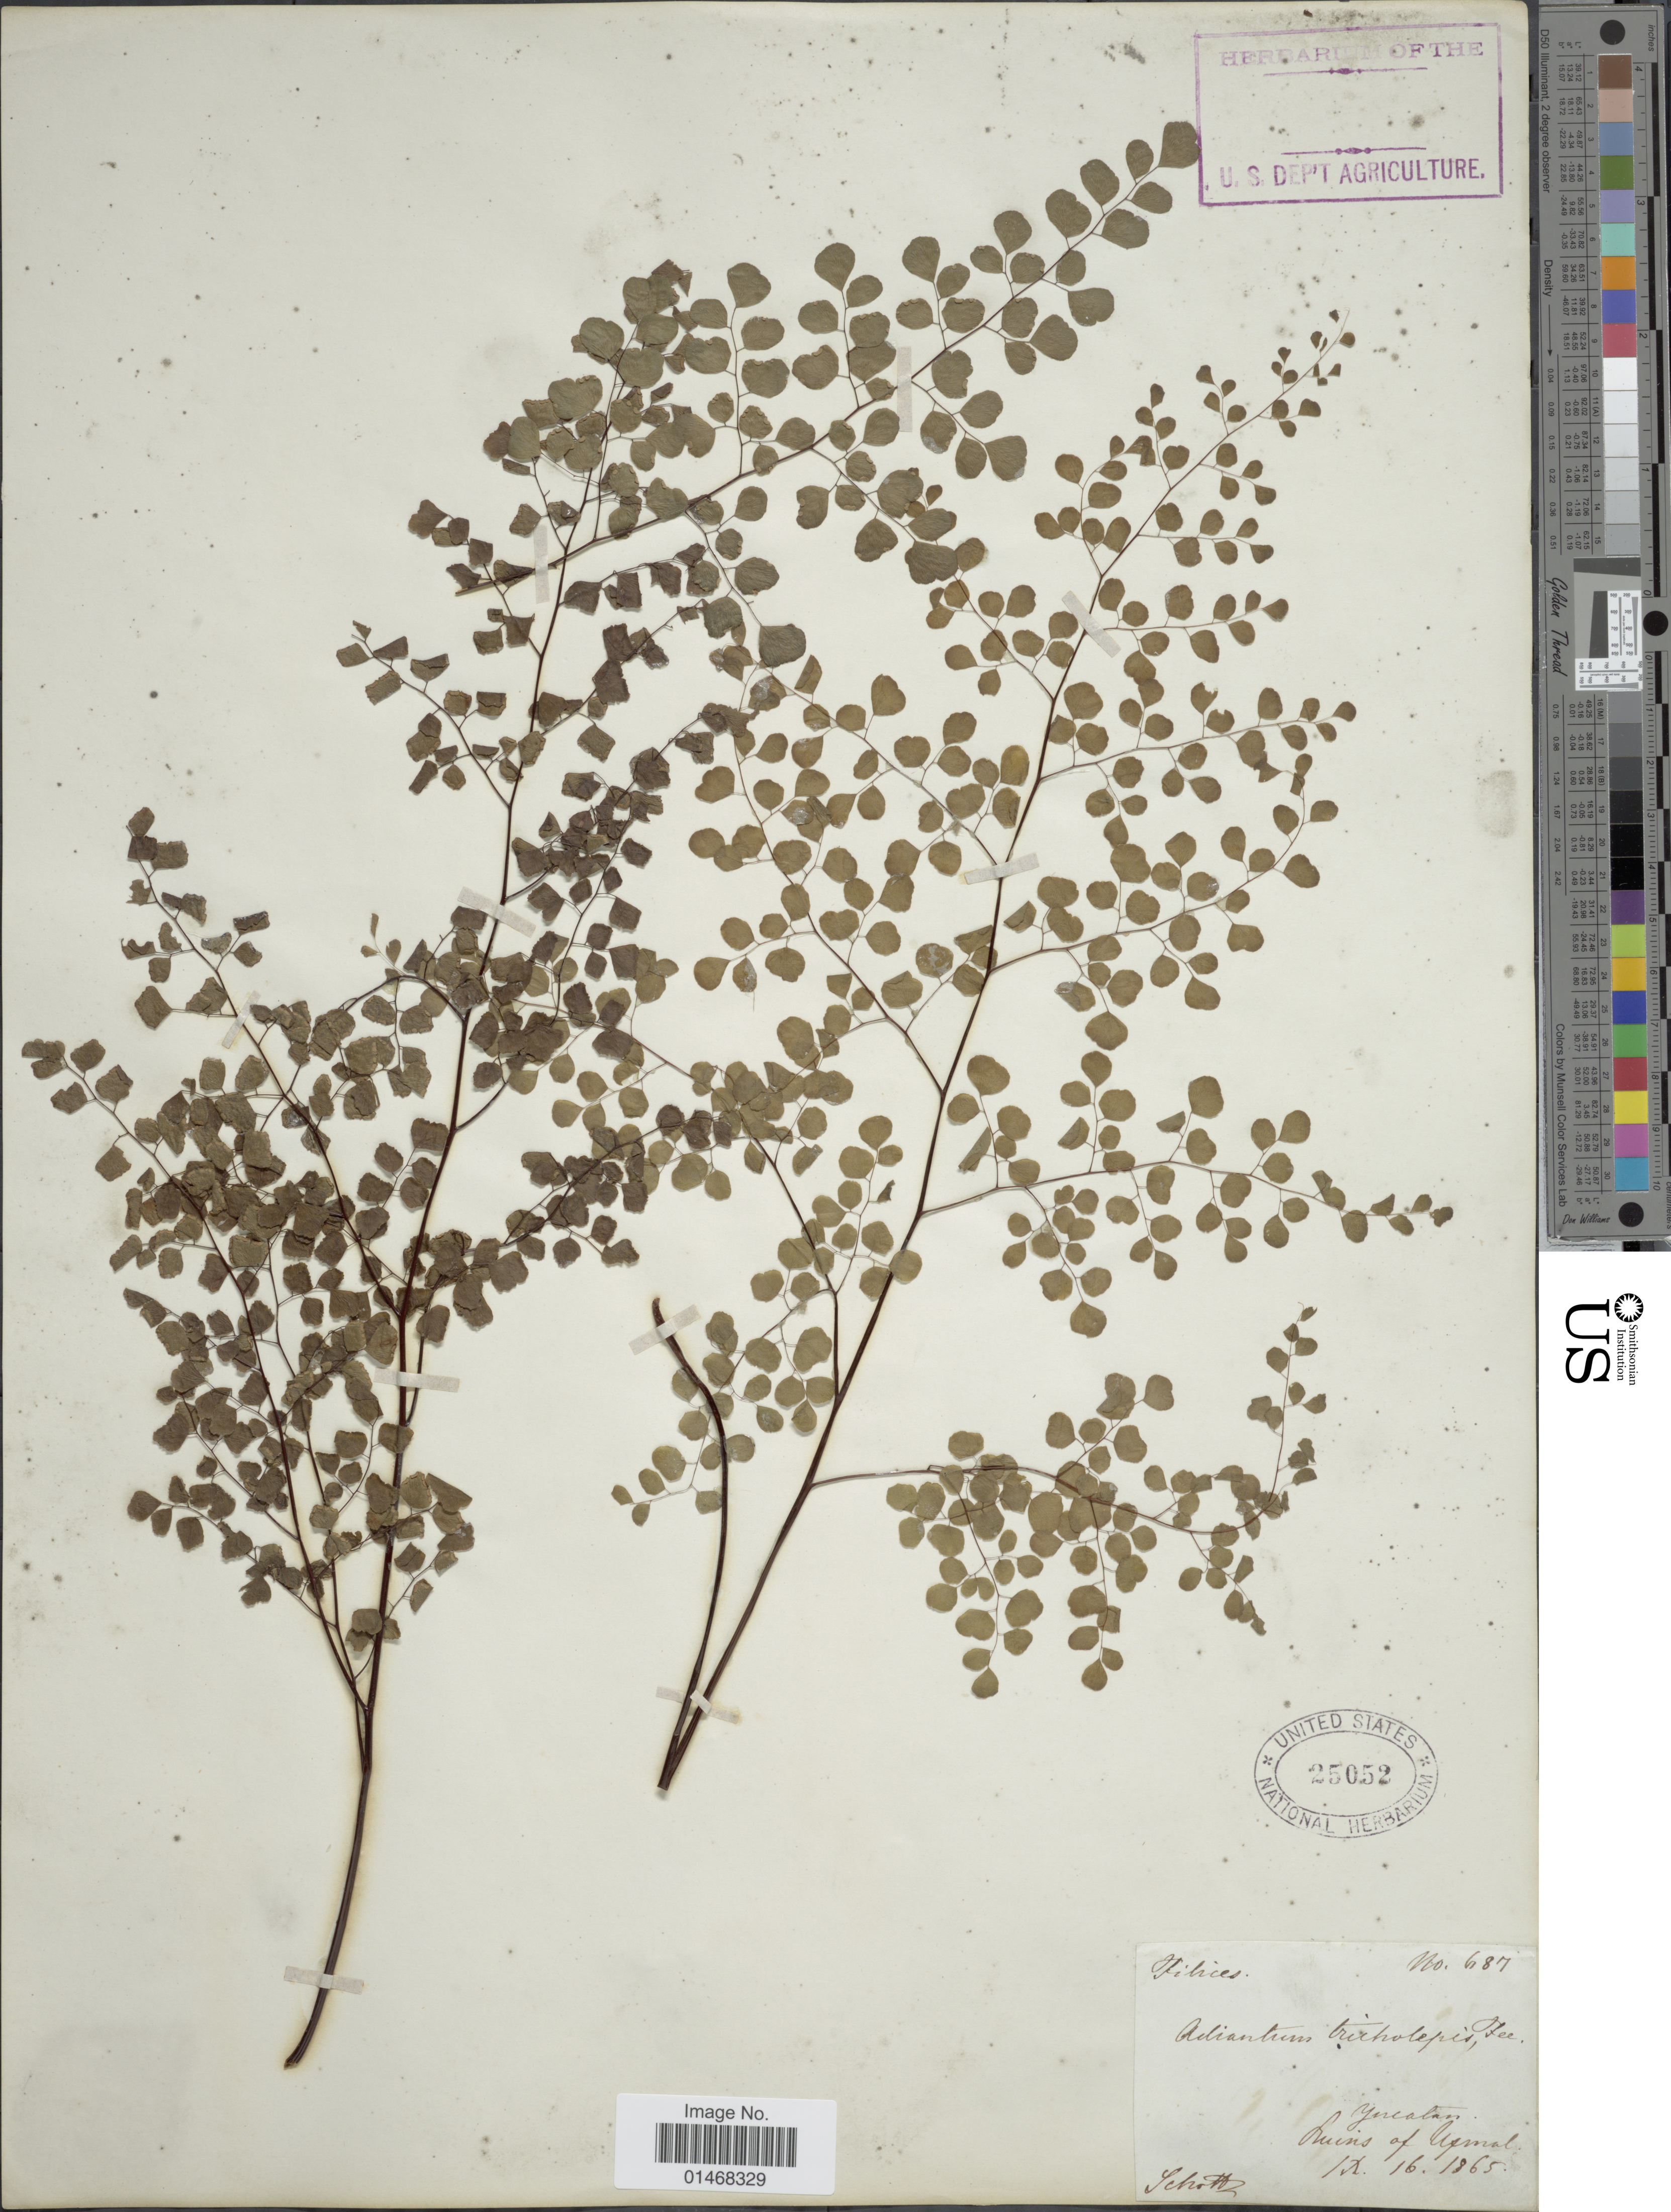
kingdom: Plantae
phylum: Tracheophyta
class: Polypodiopsida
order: Polypodiales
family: Pteridaceae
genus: Adiantum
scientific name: Adiantum tricholepis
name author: Fée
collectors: -. Schottz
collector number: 687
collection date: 1865-09-16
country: Mexico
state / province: Yucatán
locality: Ruins of Uxmal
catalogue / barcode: US 25052